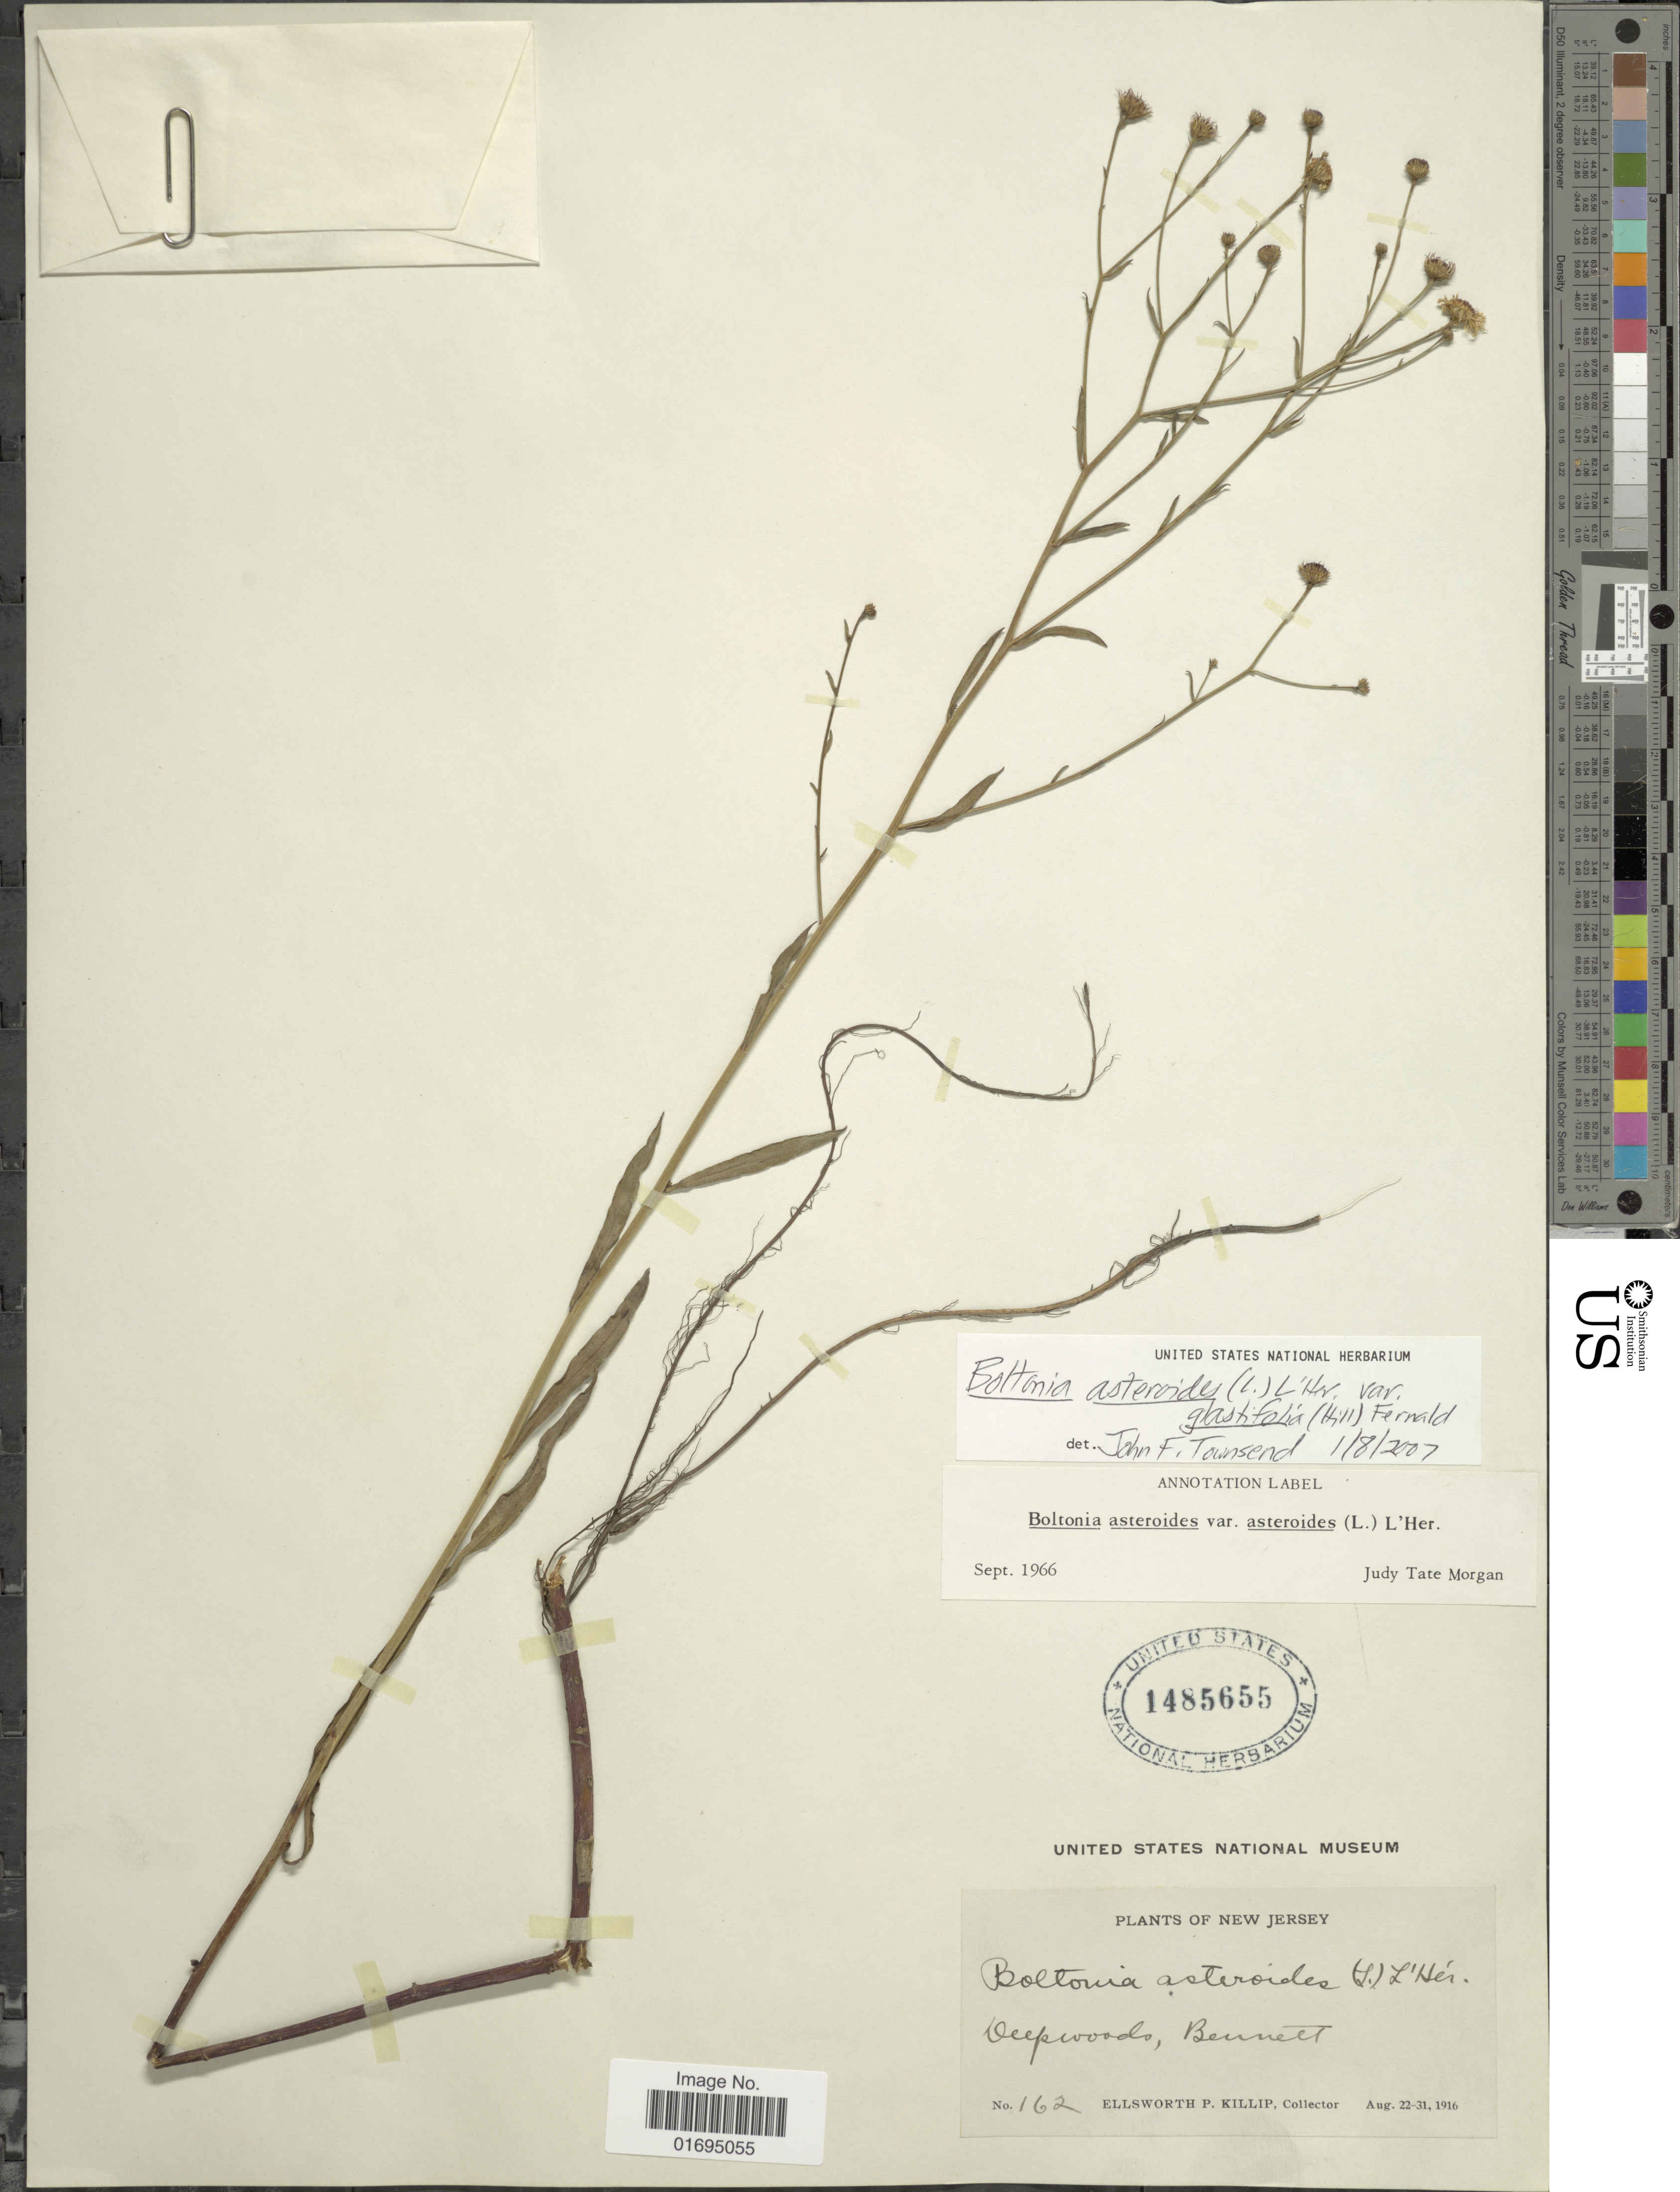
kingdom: Plantae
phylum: Tracheophyta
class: Magnoliopsida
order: Asterales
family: Asteraceae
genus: Boltonia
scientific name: Boltonia asteroides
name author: (L.) L'Hér.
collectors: E. P. Killip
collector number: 162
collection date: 1916-08-22/1916-08-31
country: United States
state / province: New Jersey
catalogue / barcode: US 1485655